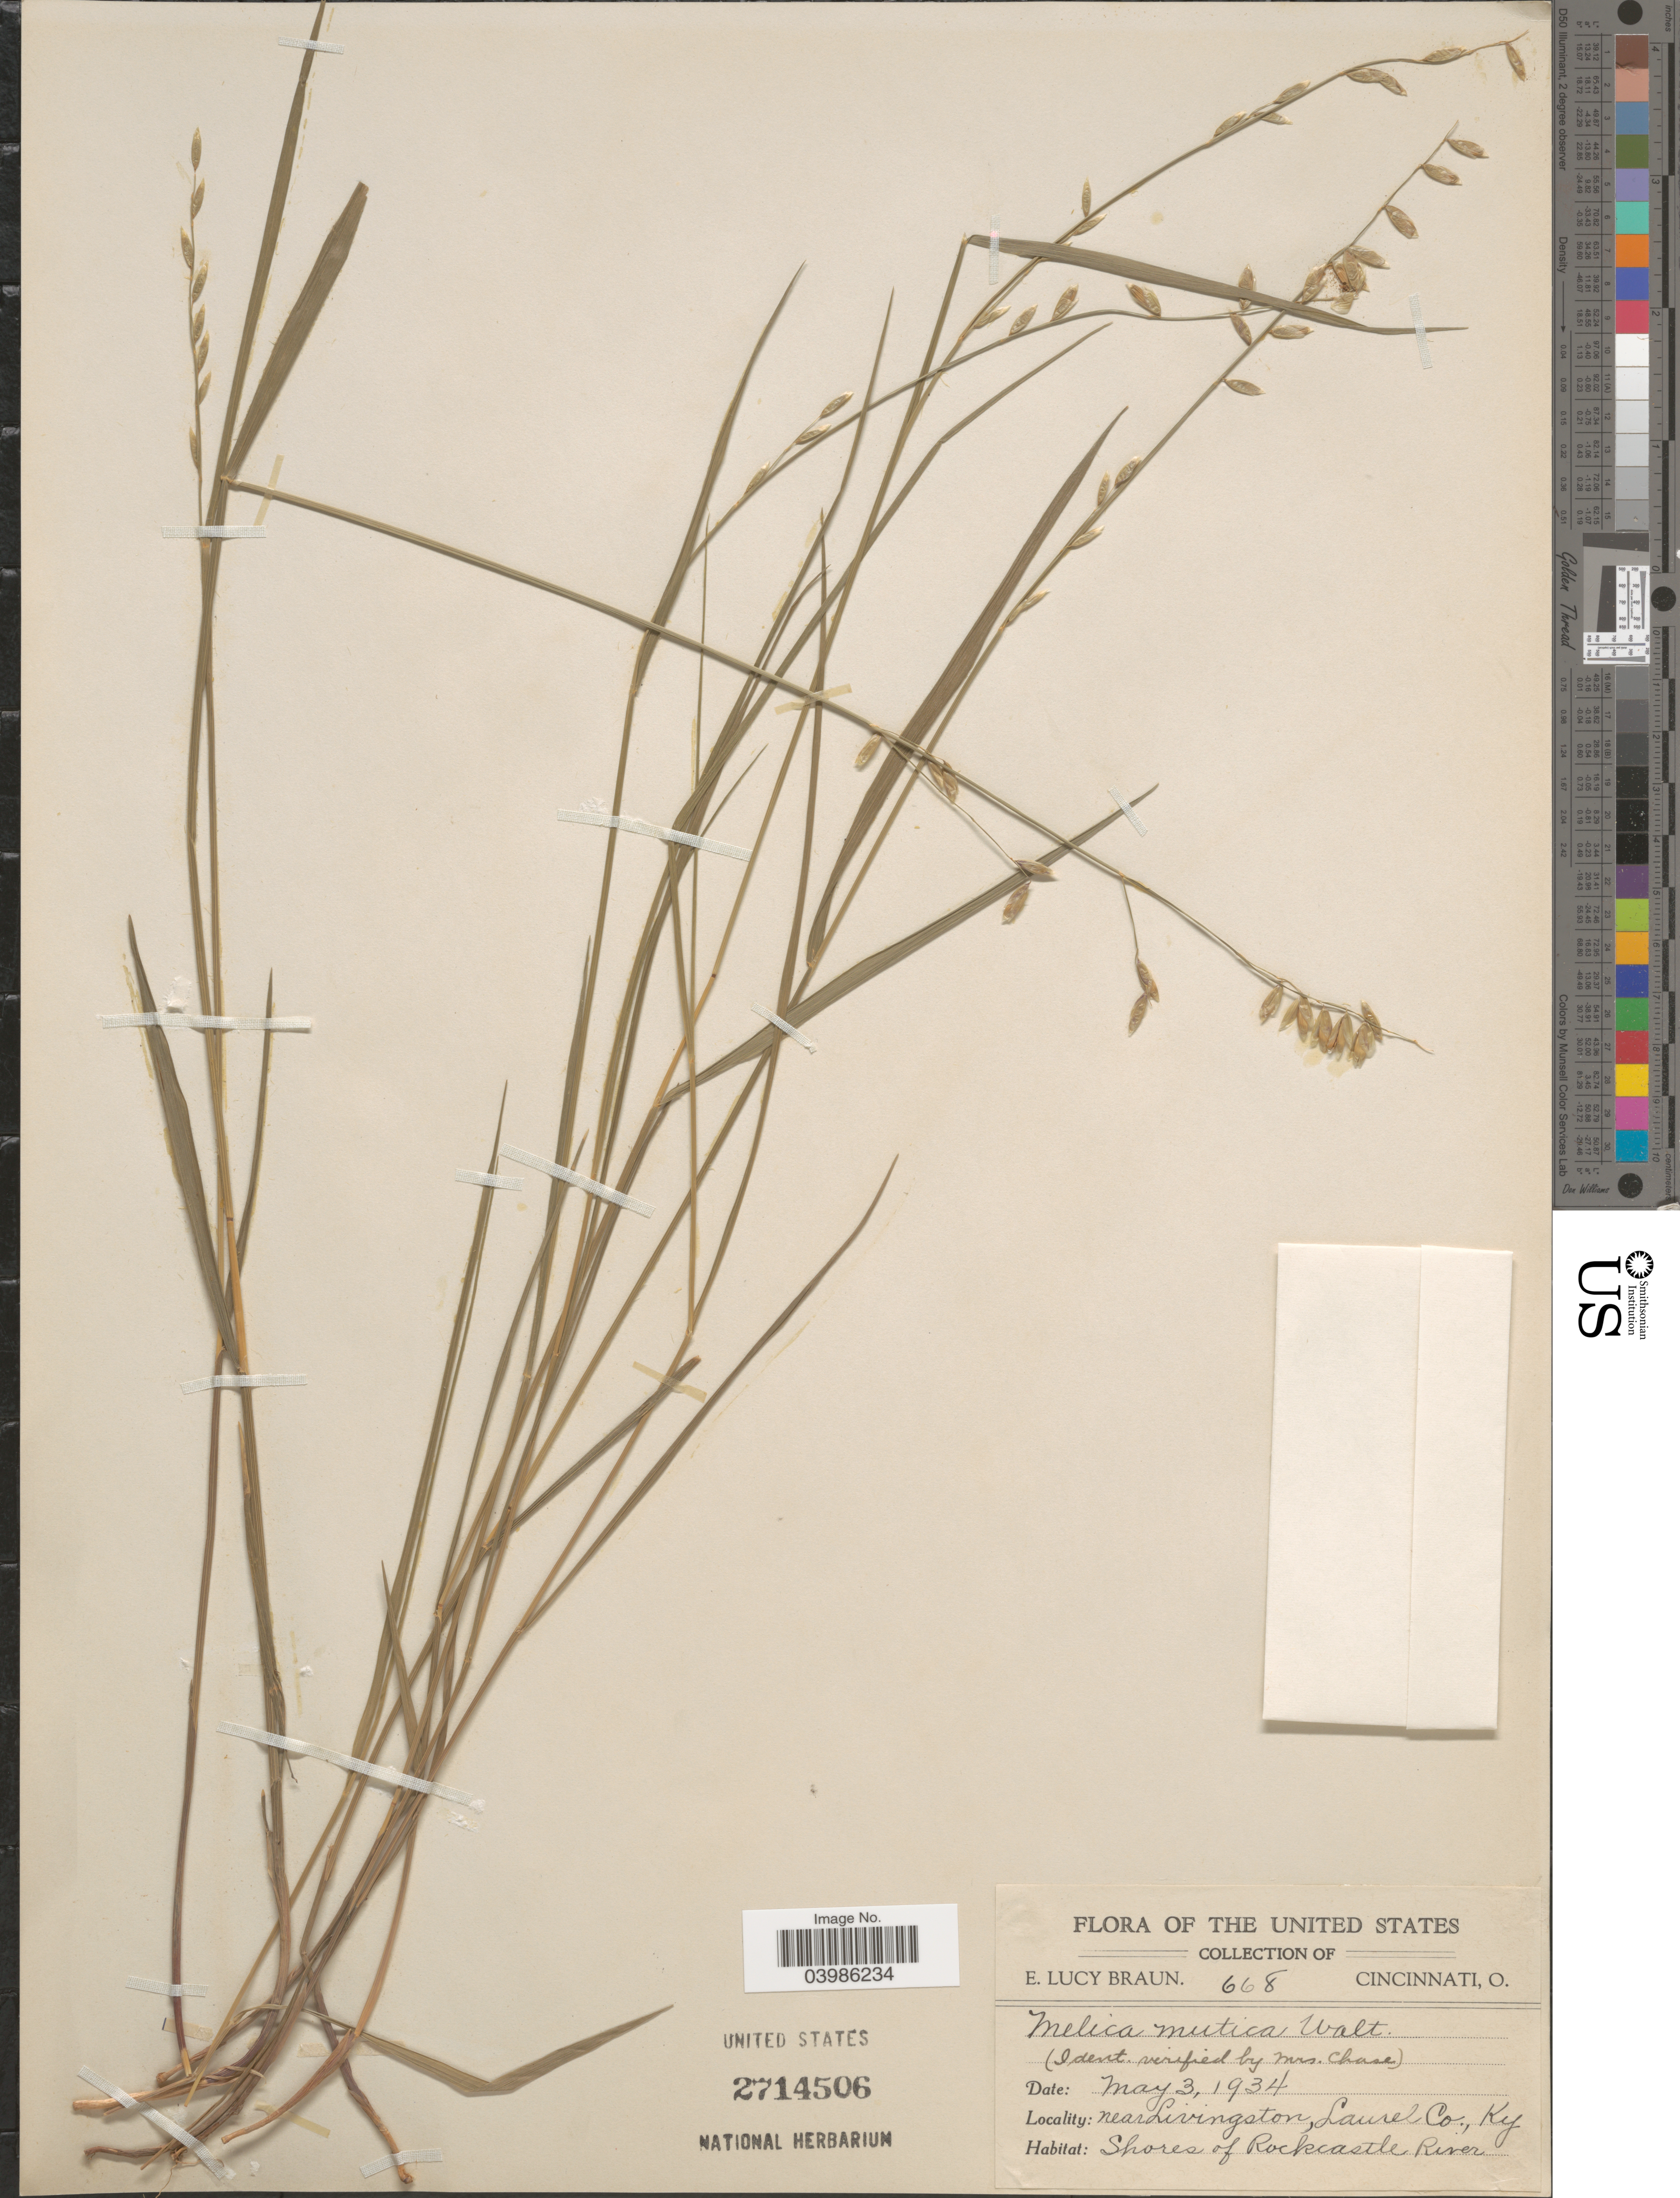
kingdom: Plantae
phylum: Tracheophyta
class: Liliopsida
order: Poales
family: Poaceae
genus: Melica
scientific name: Melica mutica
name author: Walter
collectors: E. L. Braun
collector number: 668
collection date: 1934-05-03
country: United States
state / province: Kentucky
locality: Near Livingston, Laurel Co. Shores of Rockcastle River.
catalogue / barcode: US 2714506